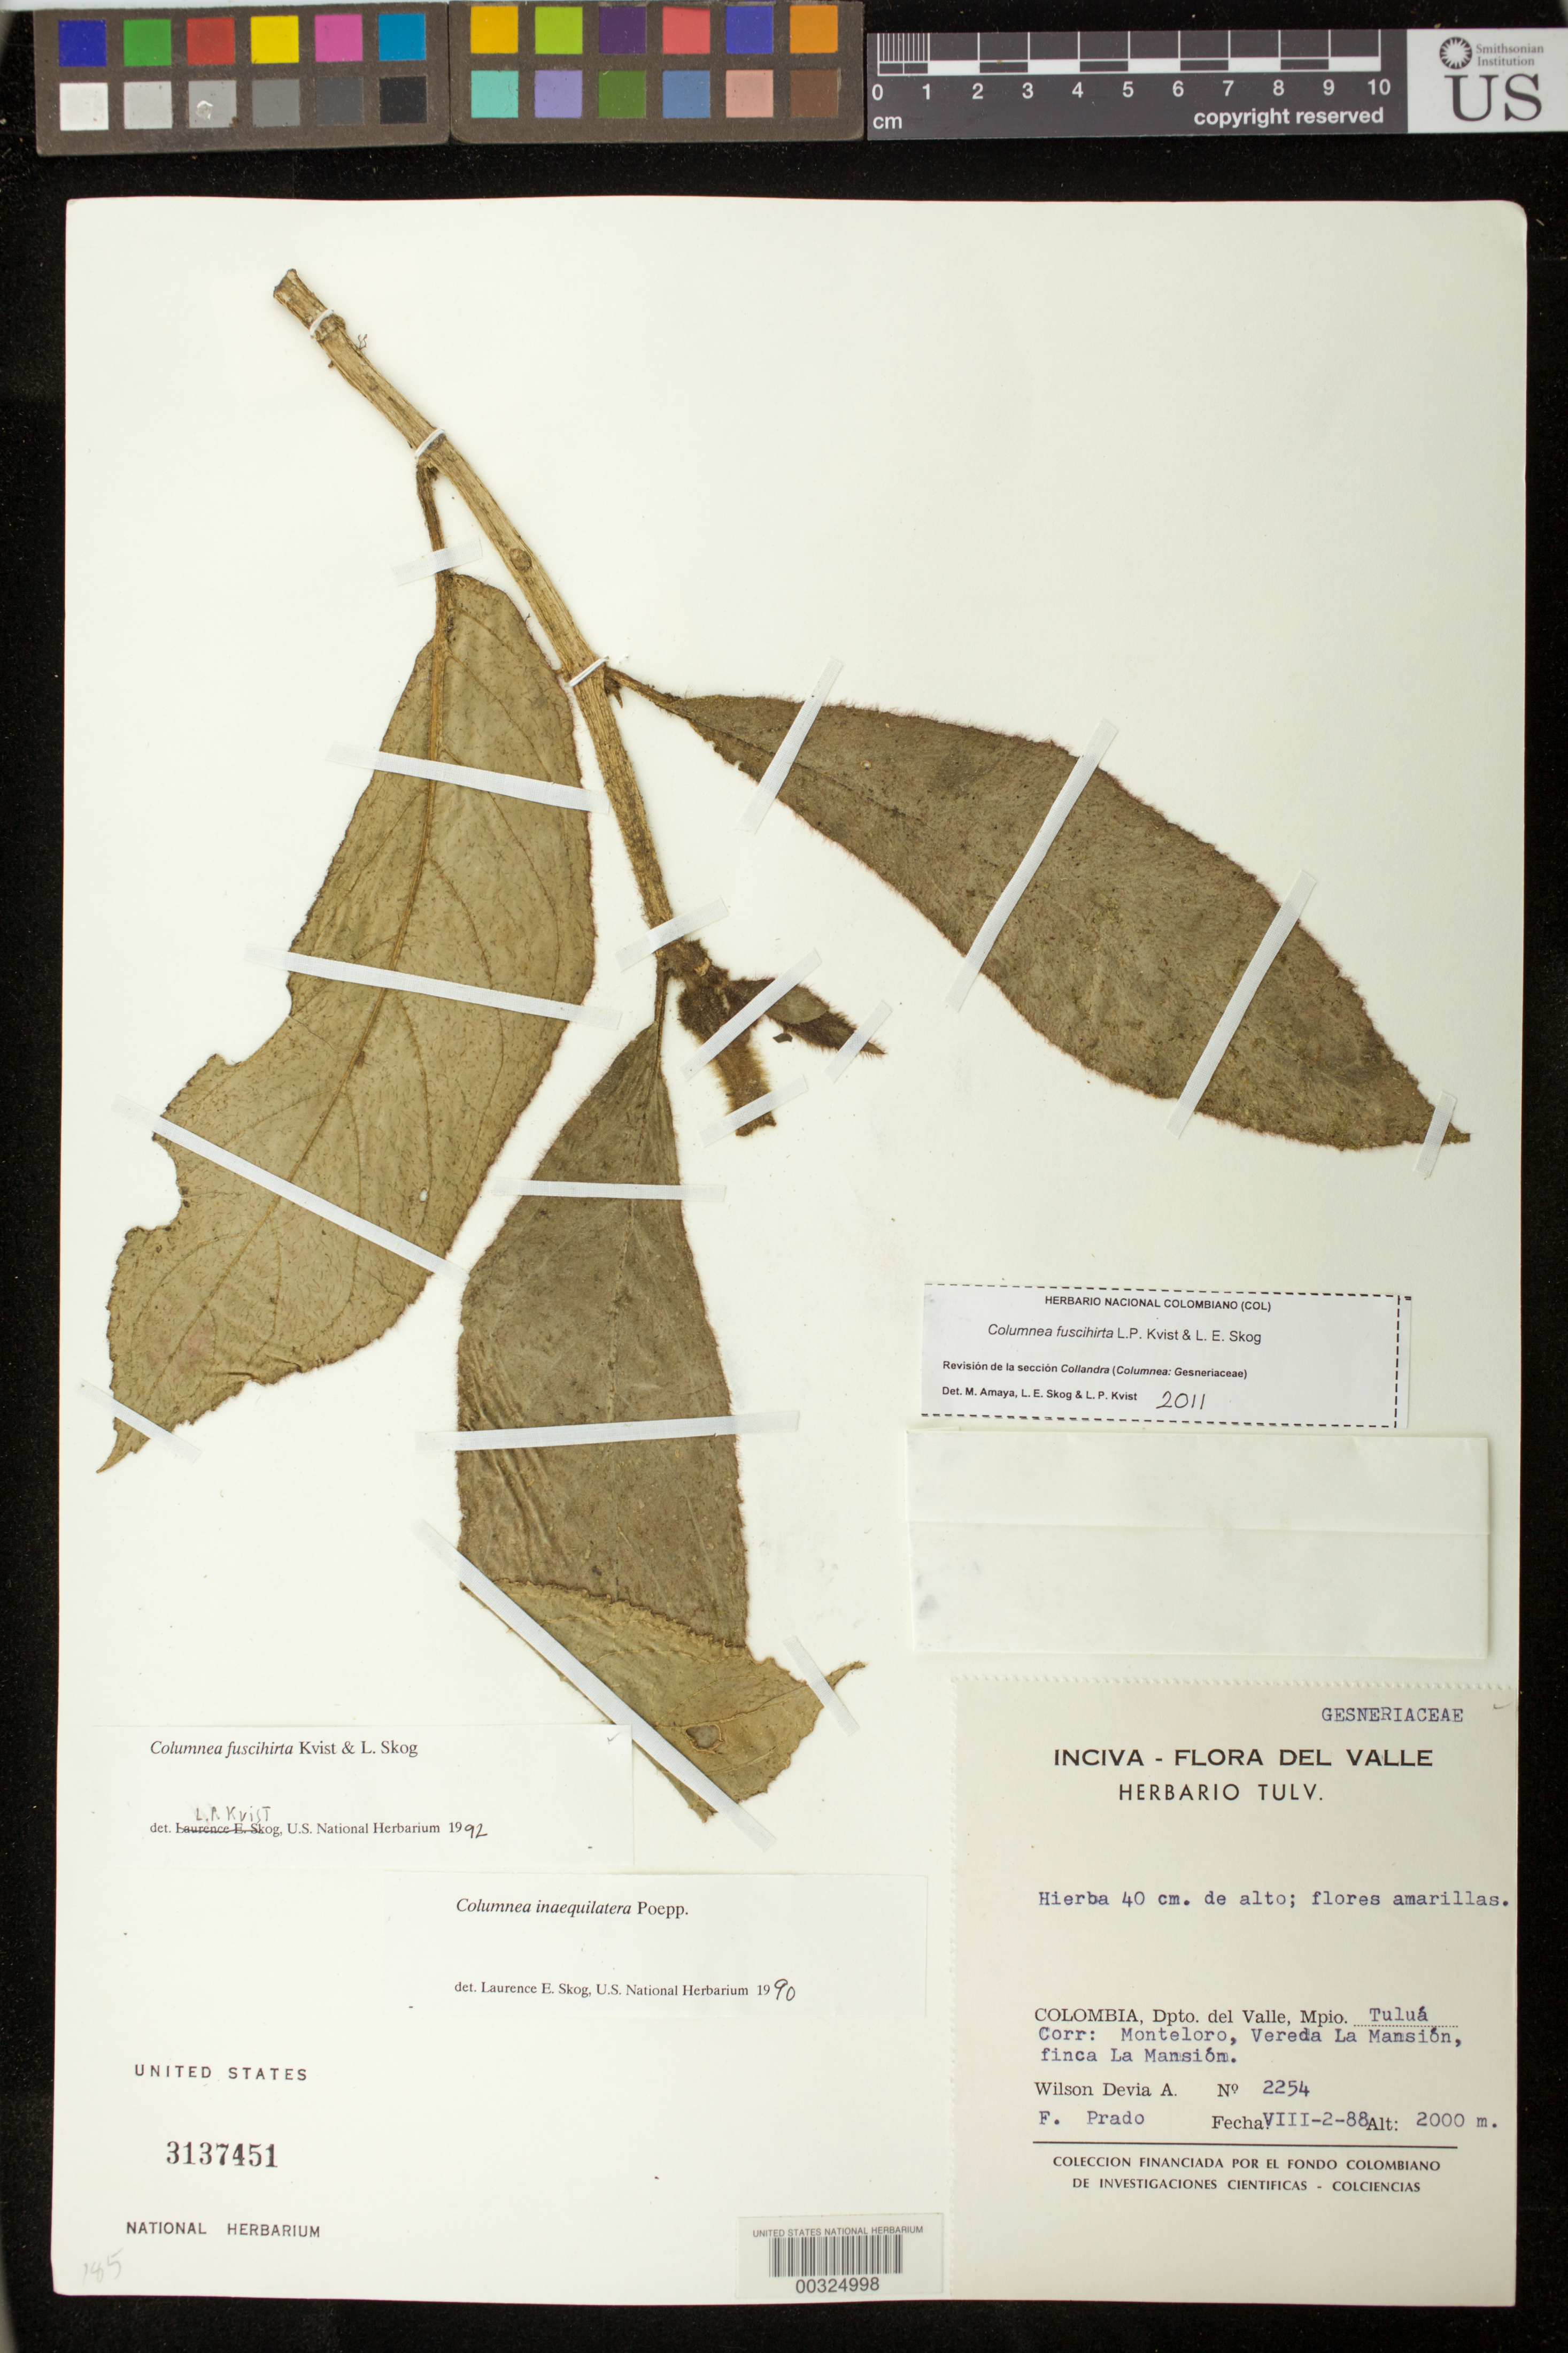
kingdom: Plantae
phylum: Tracheophyta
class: Magnoliopsida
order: Lamiales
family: Gesneriaceae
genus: Columnea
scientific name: Columnea fuscihirta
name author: L.P. Kvist & L.E. Skog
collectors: W. Devia A. & F. Prado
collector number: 2254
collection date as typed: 02 Aug 1988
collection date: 1988-08-02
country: Colombia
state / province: Valle del Cauca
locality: Mun. of Tulua, corr: Monteloro, vereda La Mansion, Finca La Mansion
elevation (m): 2000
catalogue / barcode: US 3137451